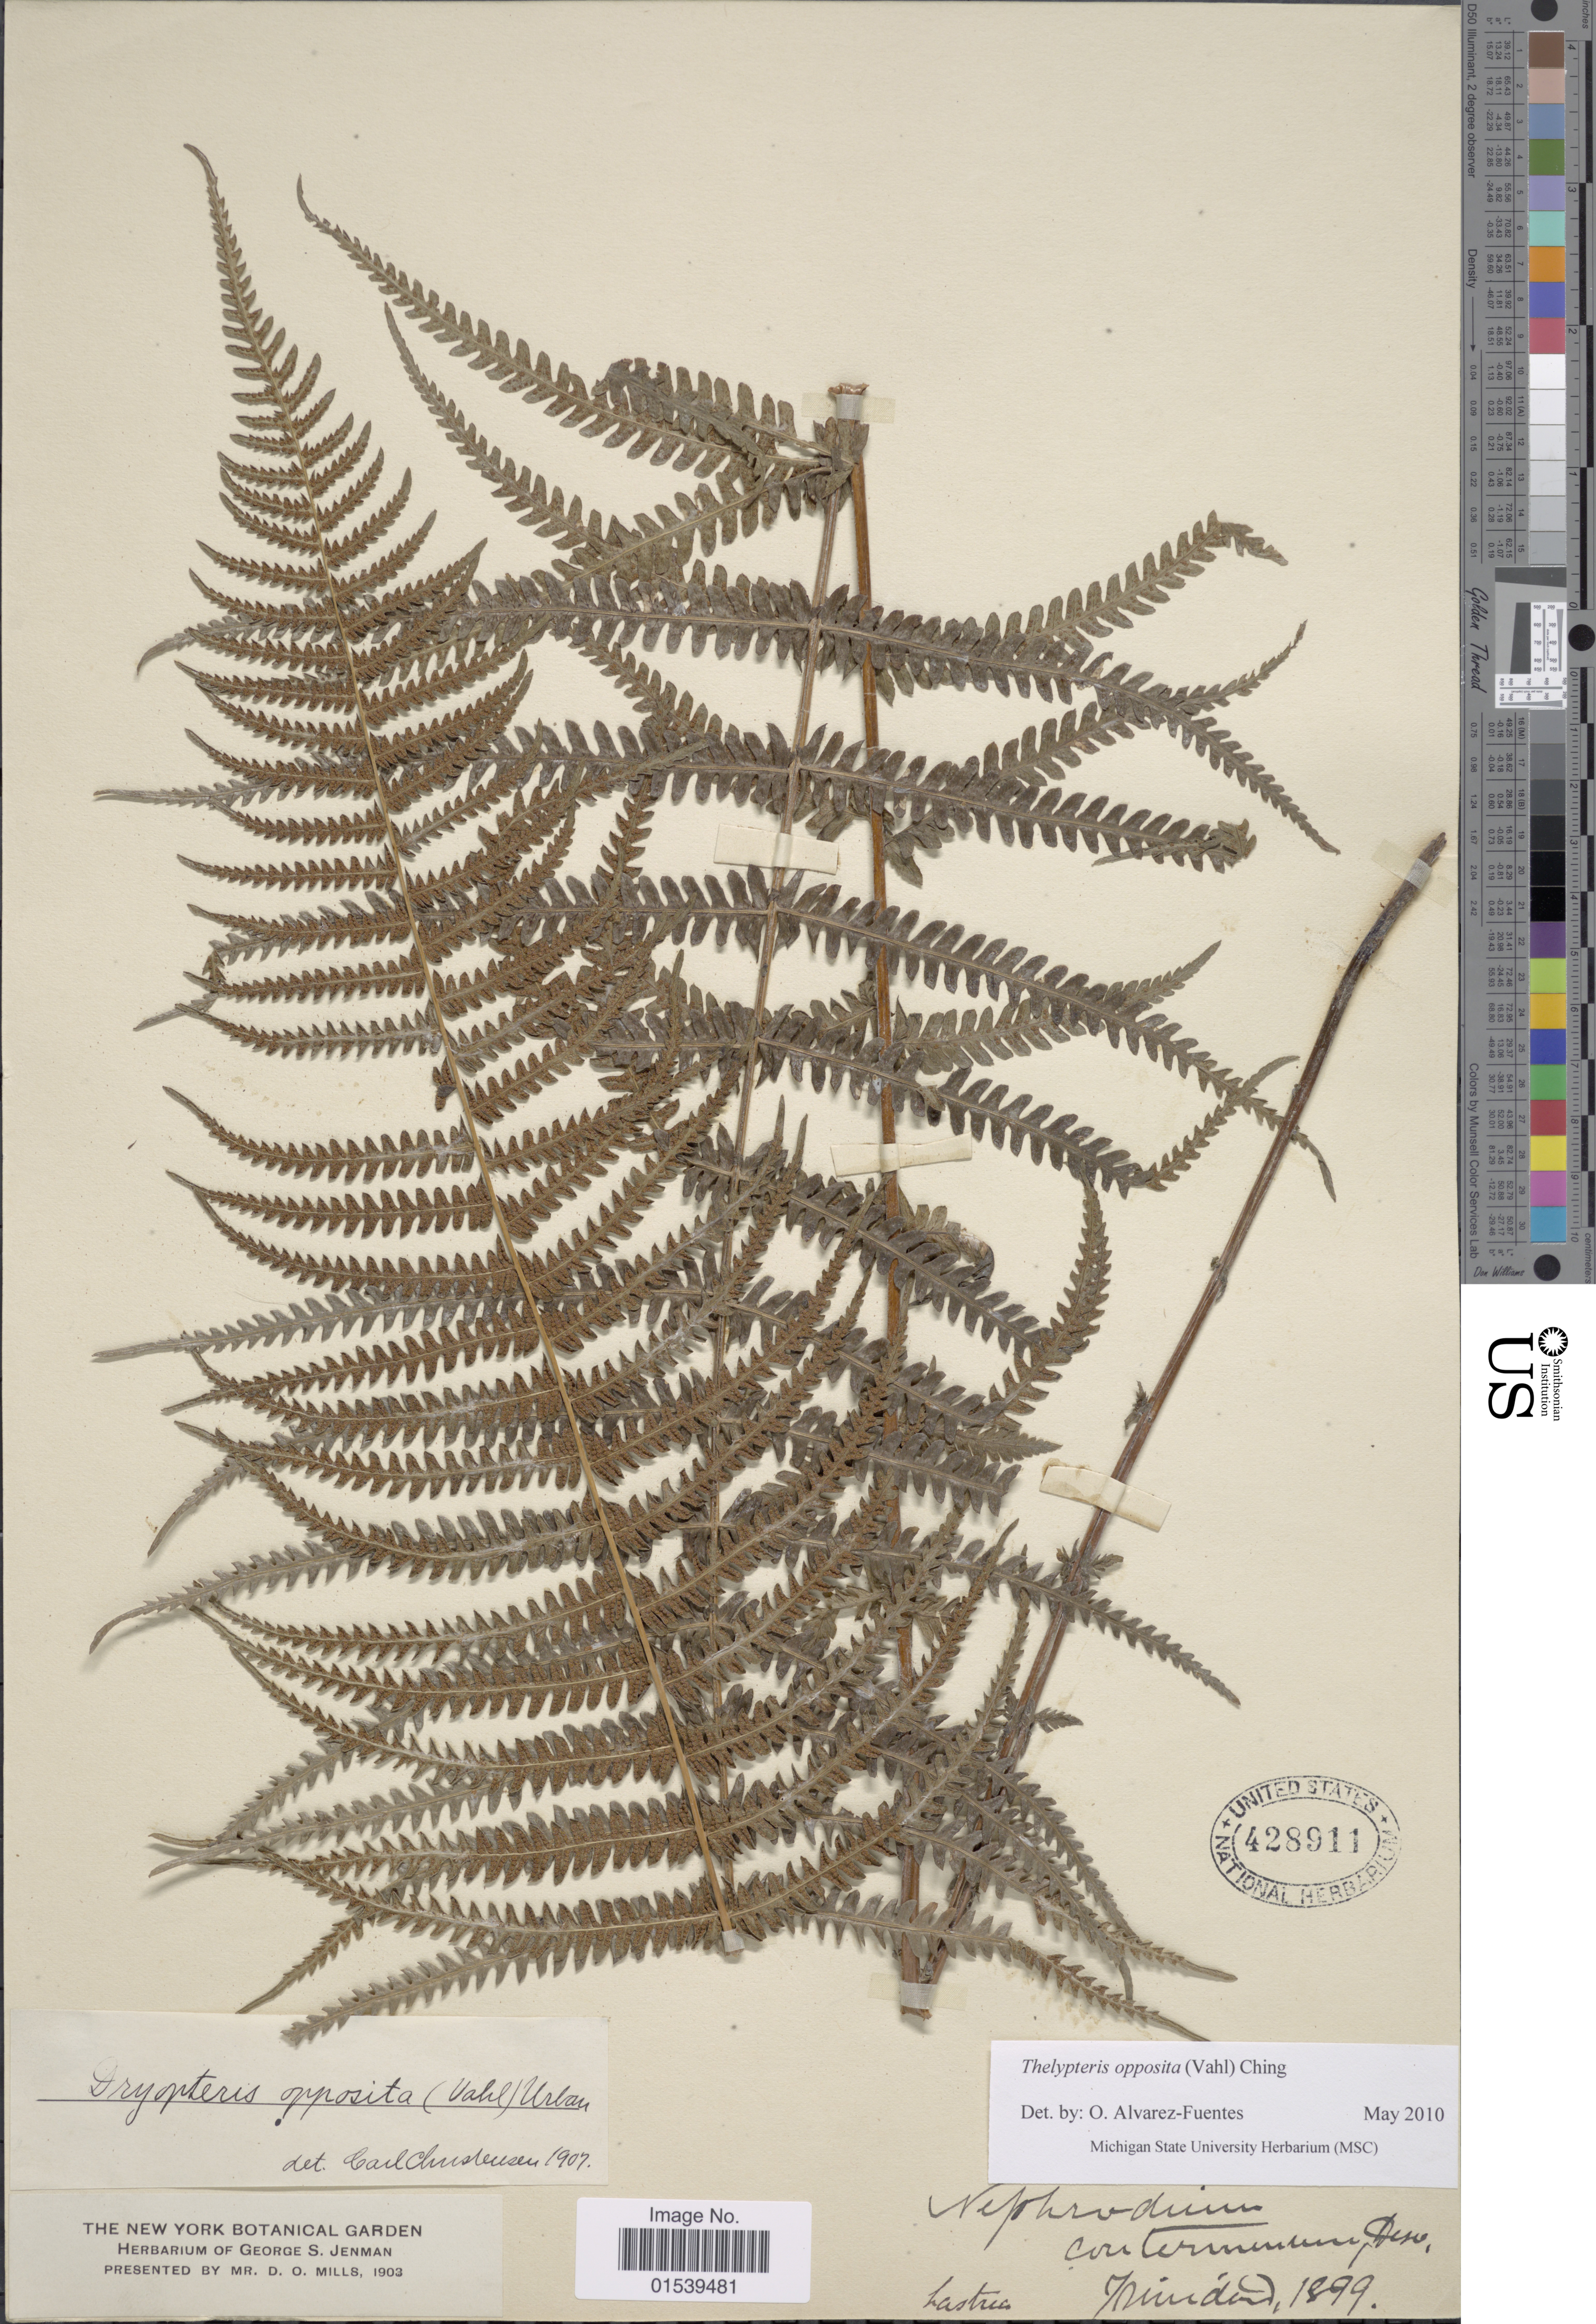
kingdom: Plantae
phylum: Tracheophyta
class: Polypodiopsida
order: Polypodiales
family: Thelypteridaceae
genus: Amauropelta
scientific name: Amauropelta opposita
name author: (Vahl) Pic. Serm.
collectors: Lastrea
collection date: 1899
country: Trinidad and Tobago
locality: Trinidad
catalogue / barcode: US 528911